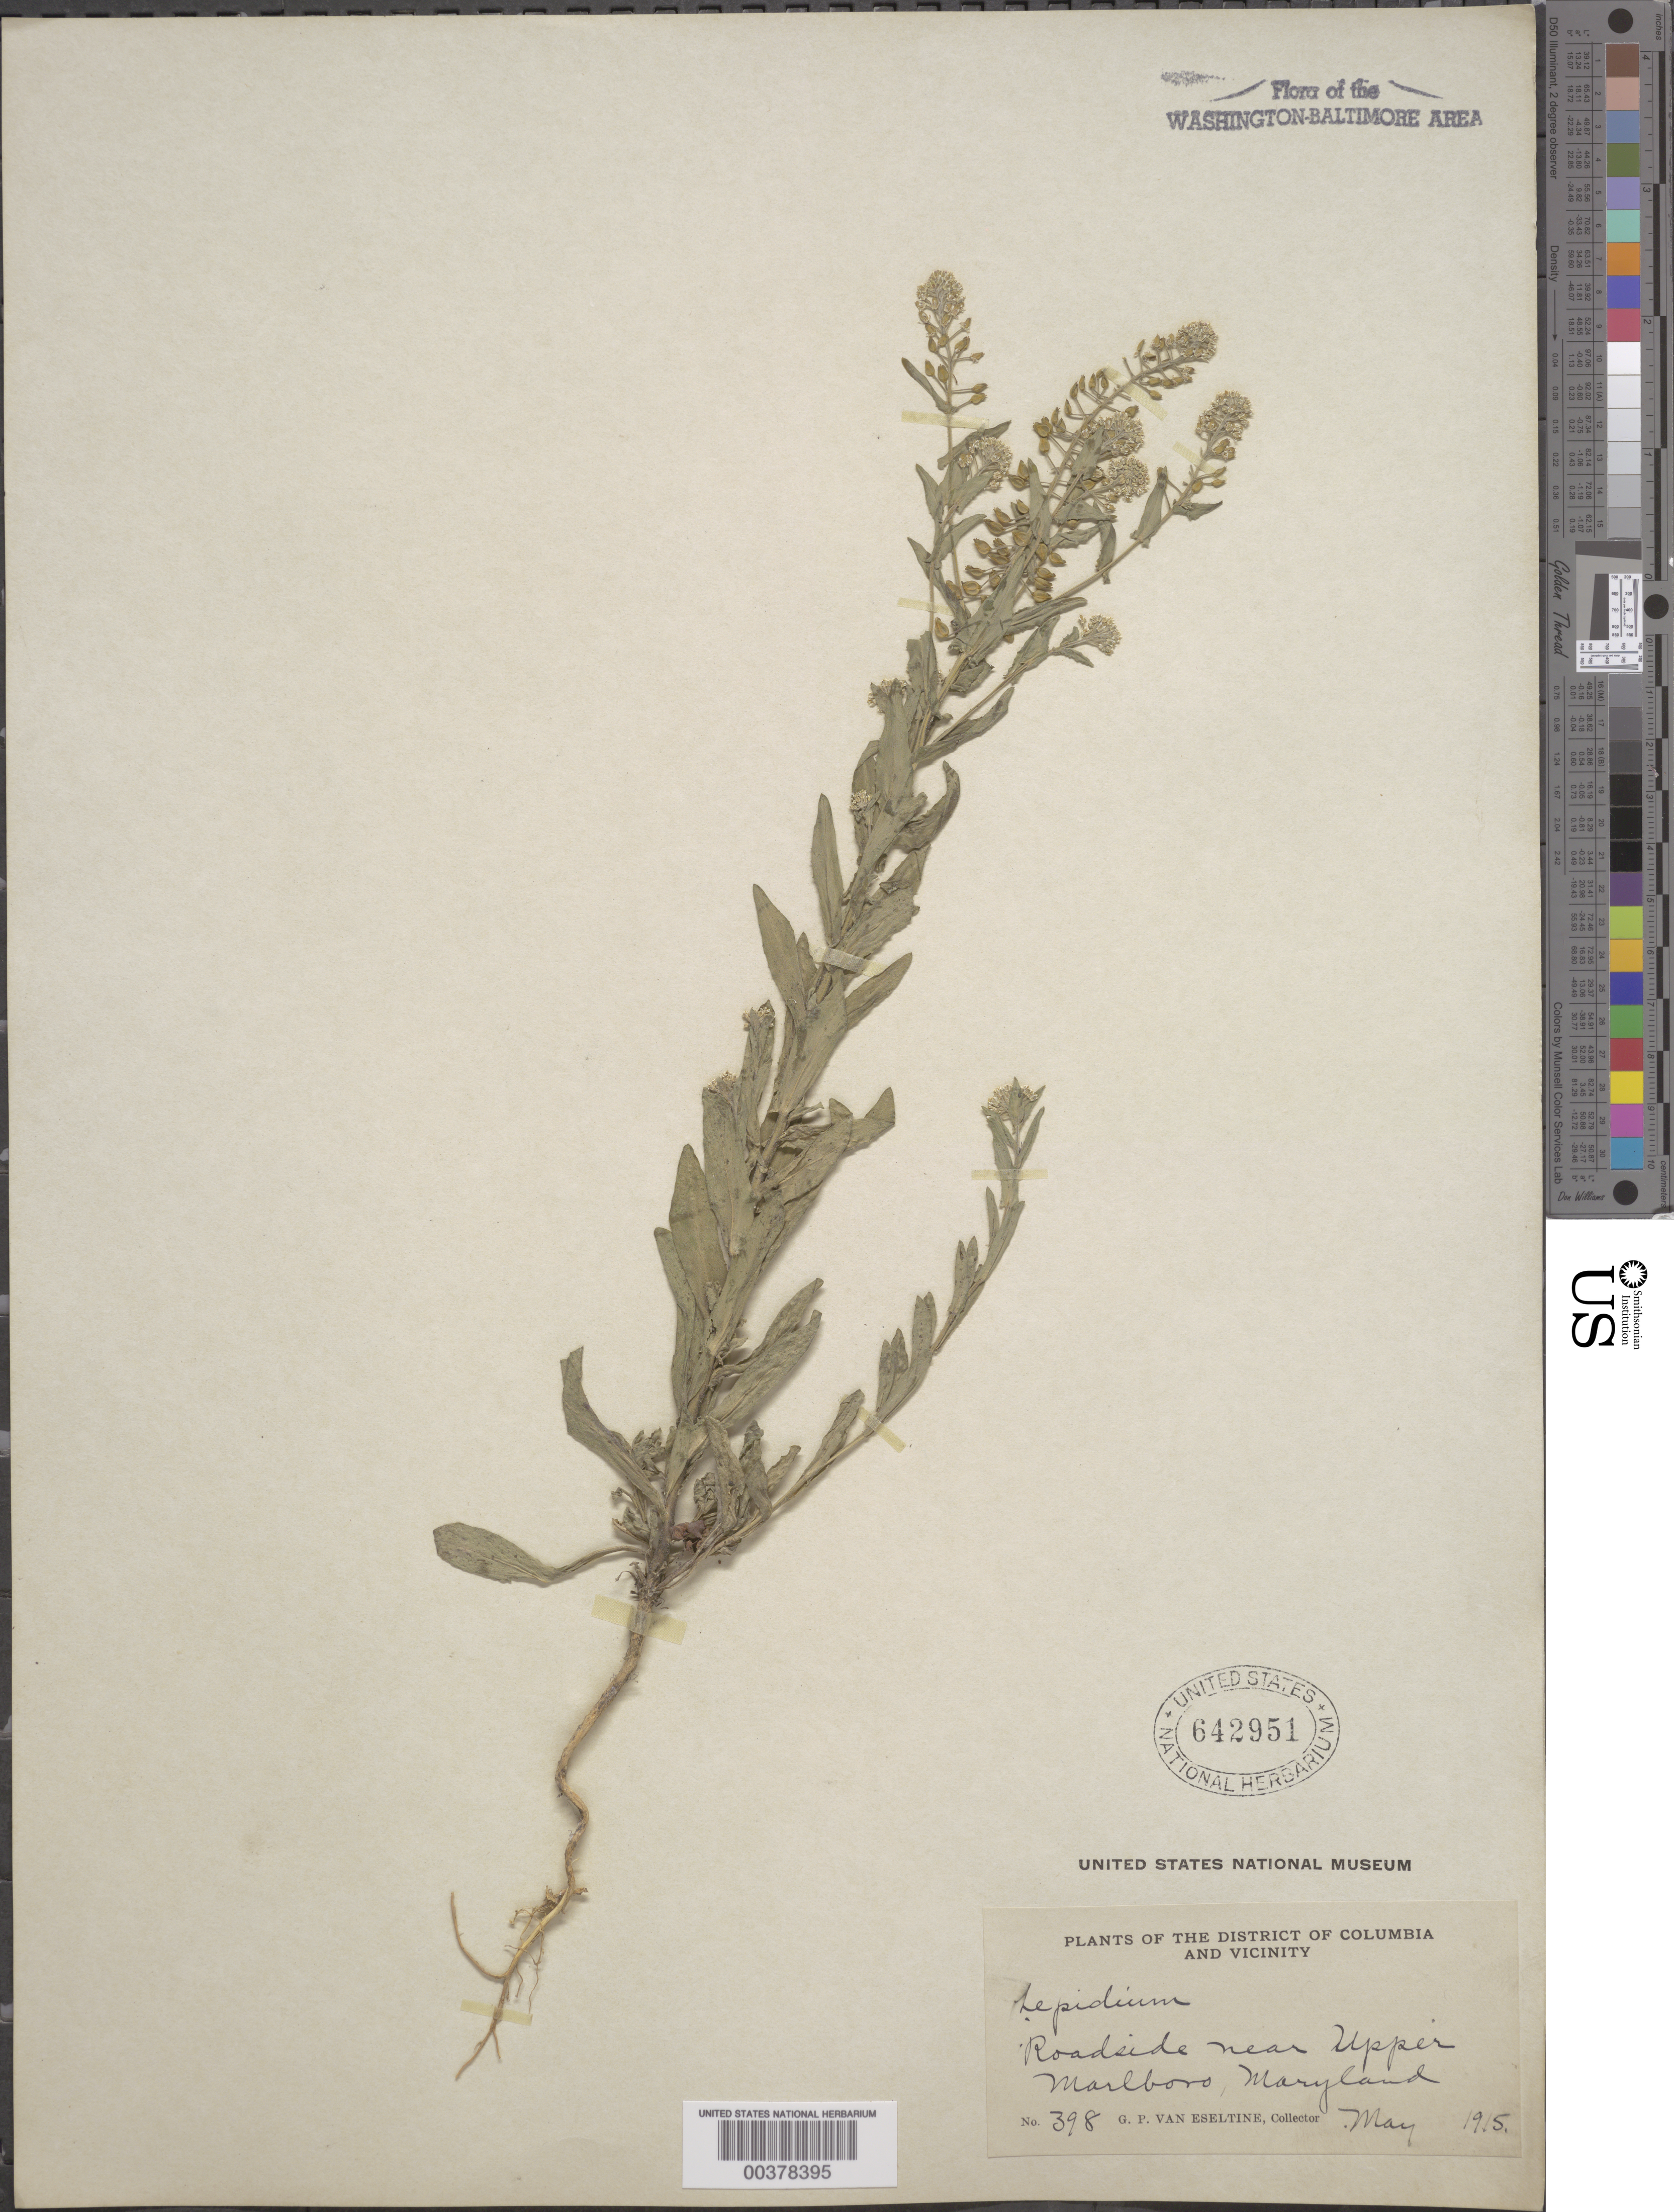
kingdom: Plantae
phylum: Tracheophyta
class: Magnoliopsida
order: Brassicales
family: Brassicaceae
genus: Lepidium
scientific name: Lepidium campestre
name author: (L.) W.T. Aiton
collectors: G. P. Van Eseltine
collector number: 398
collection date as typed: May 1915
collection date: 1915-05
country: United States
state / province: Maryland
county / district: Prince George's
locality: Upper Marlboro vicinity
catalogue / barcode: US 642951